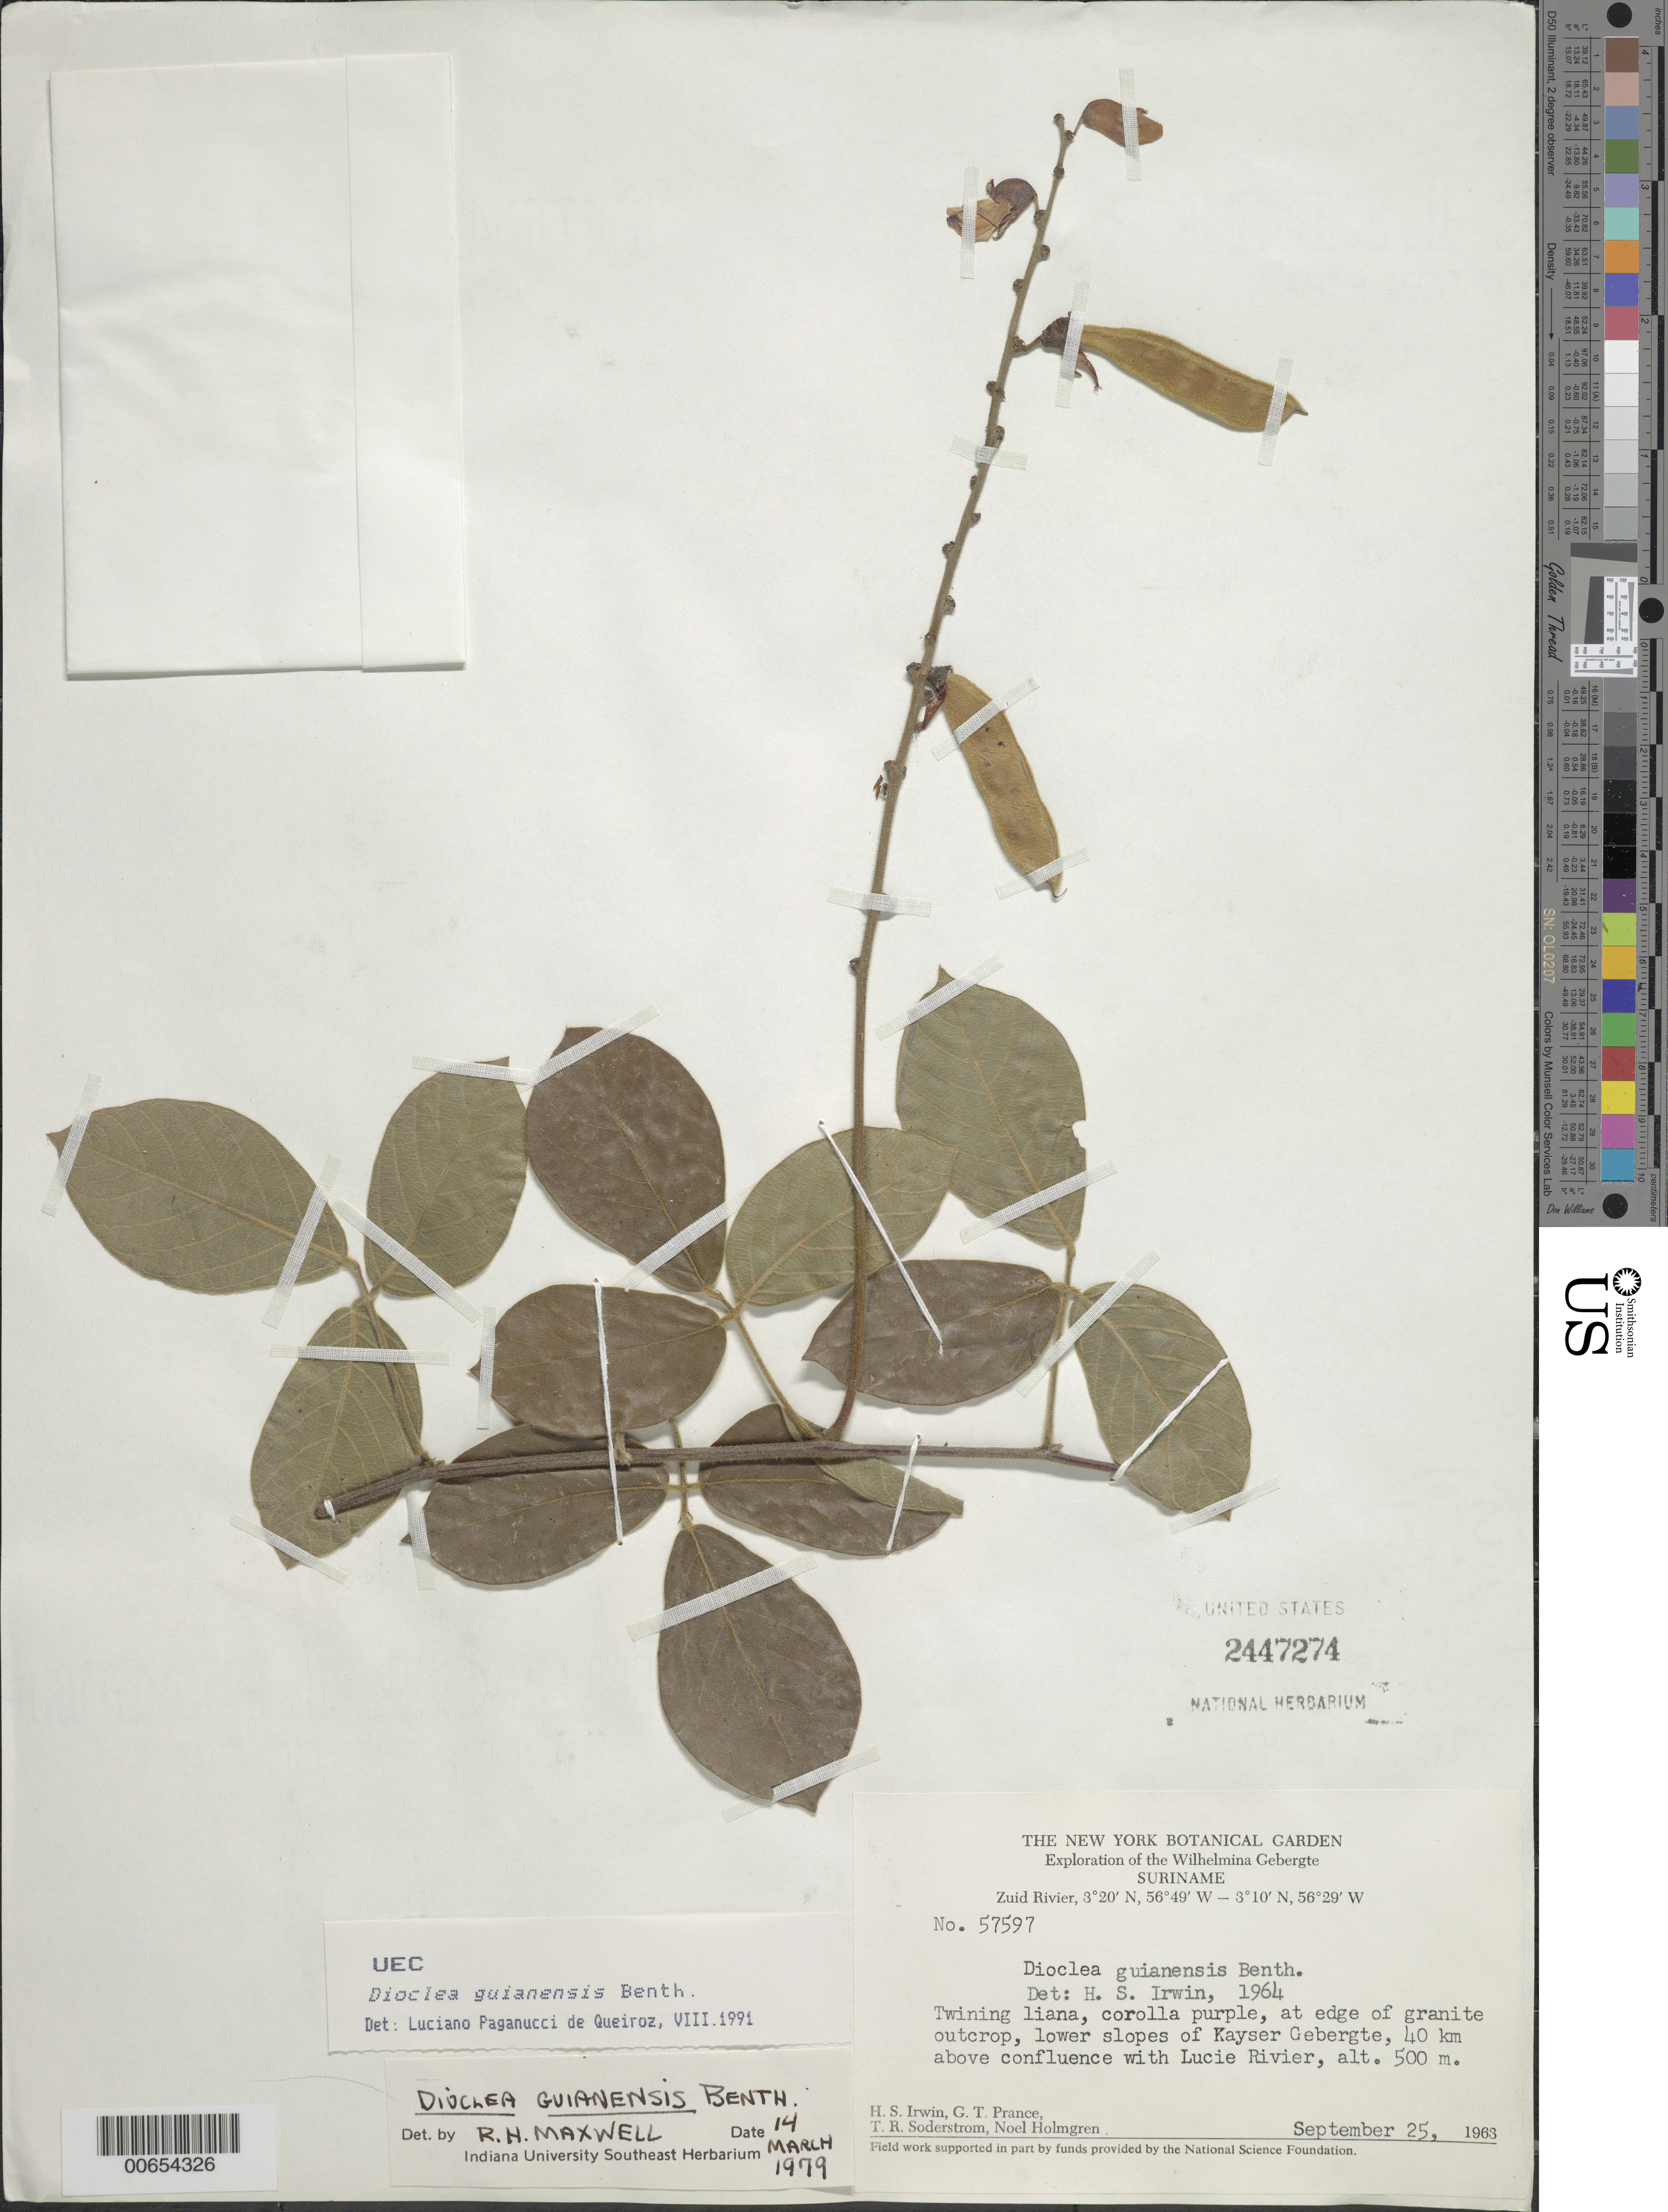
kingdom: Plantae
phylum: Tracheophyta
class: Magnoliopsida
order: Fabales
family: Fabaceae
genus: Dioclea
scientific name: Dioclea guianensis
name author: Benth.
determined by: Queiróz, L. P. de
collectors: H. Irwin, G. T. Prance, T. R. Soderstrom & N. H. Holmgren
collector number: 57597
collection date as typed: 25-Sep-63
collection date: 1963-09-25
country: Suriname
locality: Kayser Airstrip, Zuid R., 45 km above confl. with Lucie R., Wilhelmina Gebergte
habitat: Edge of granite outcrop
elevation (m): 500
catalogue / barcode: US 2447274